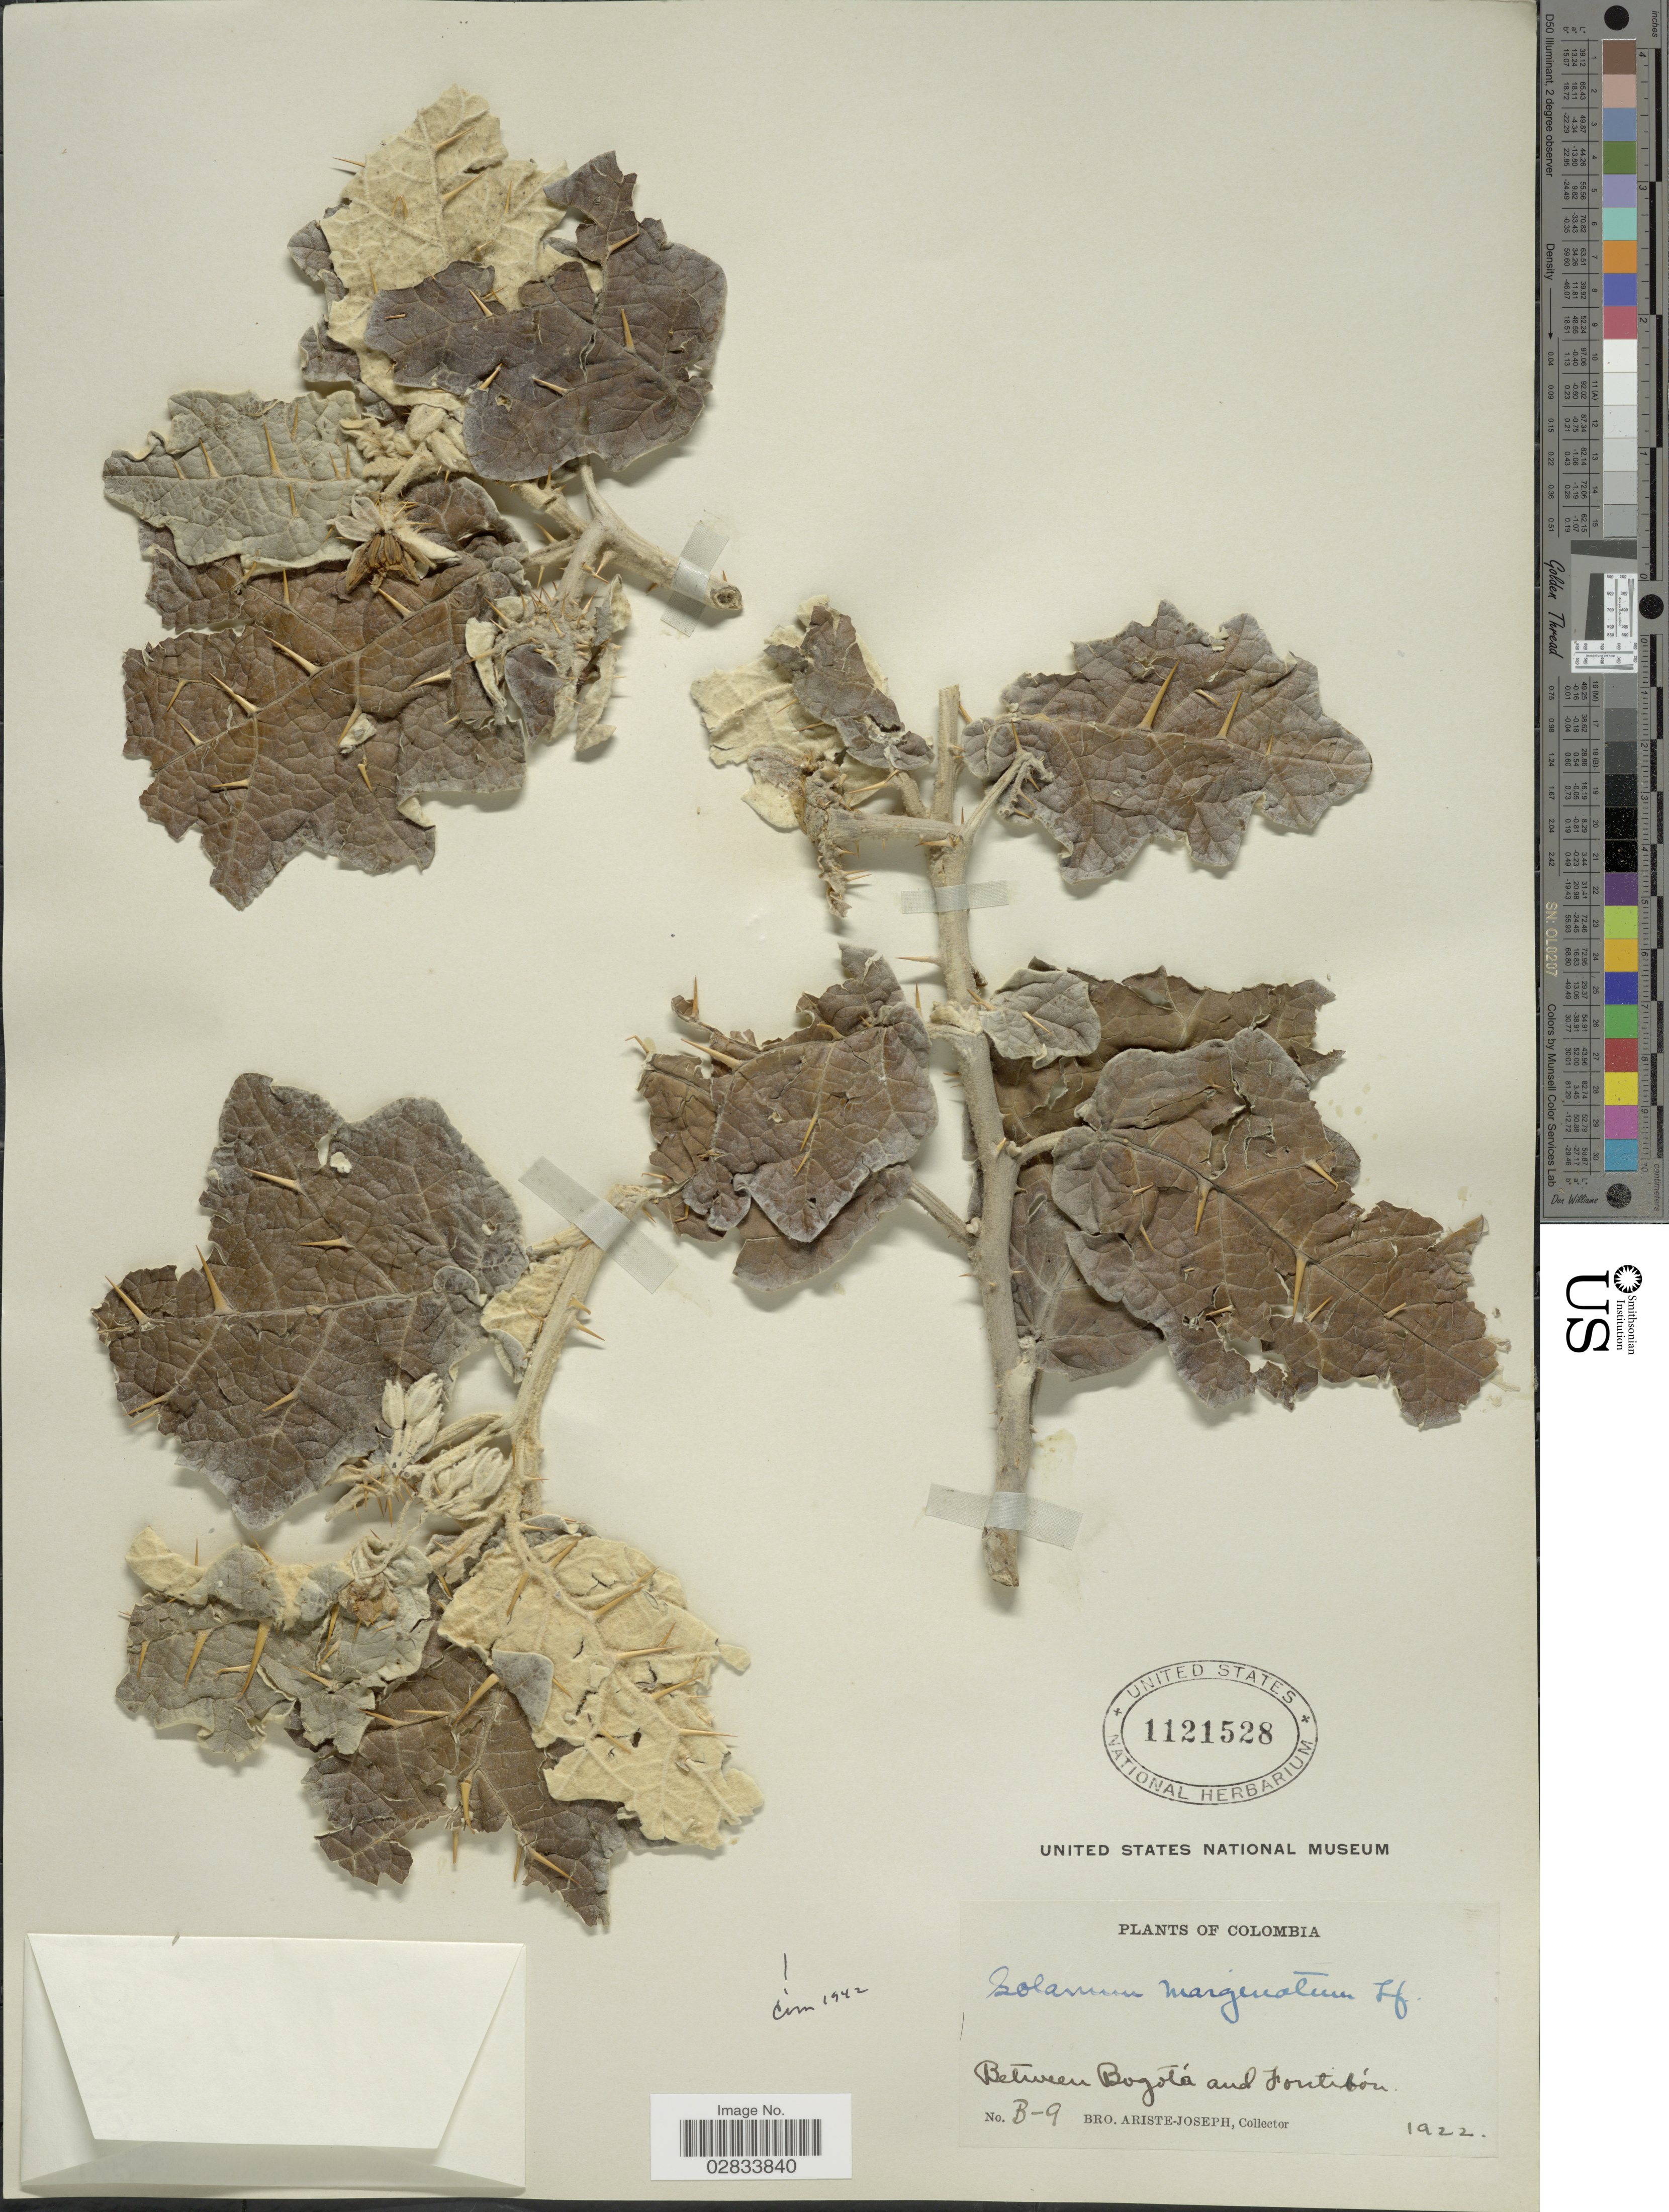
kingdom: Plantae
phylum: Tracheophyta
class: Magnoliopsida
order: Solanales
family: Solanaceae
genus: Solanum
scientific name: Solanum marginatum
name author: L. f.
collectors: Bro. Ariste-Joseph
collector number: B-9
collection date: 1922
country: Colombia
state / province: Bogota D.C.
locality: Between Bogotá and Fontibón.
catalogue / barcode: US 1121528